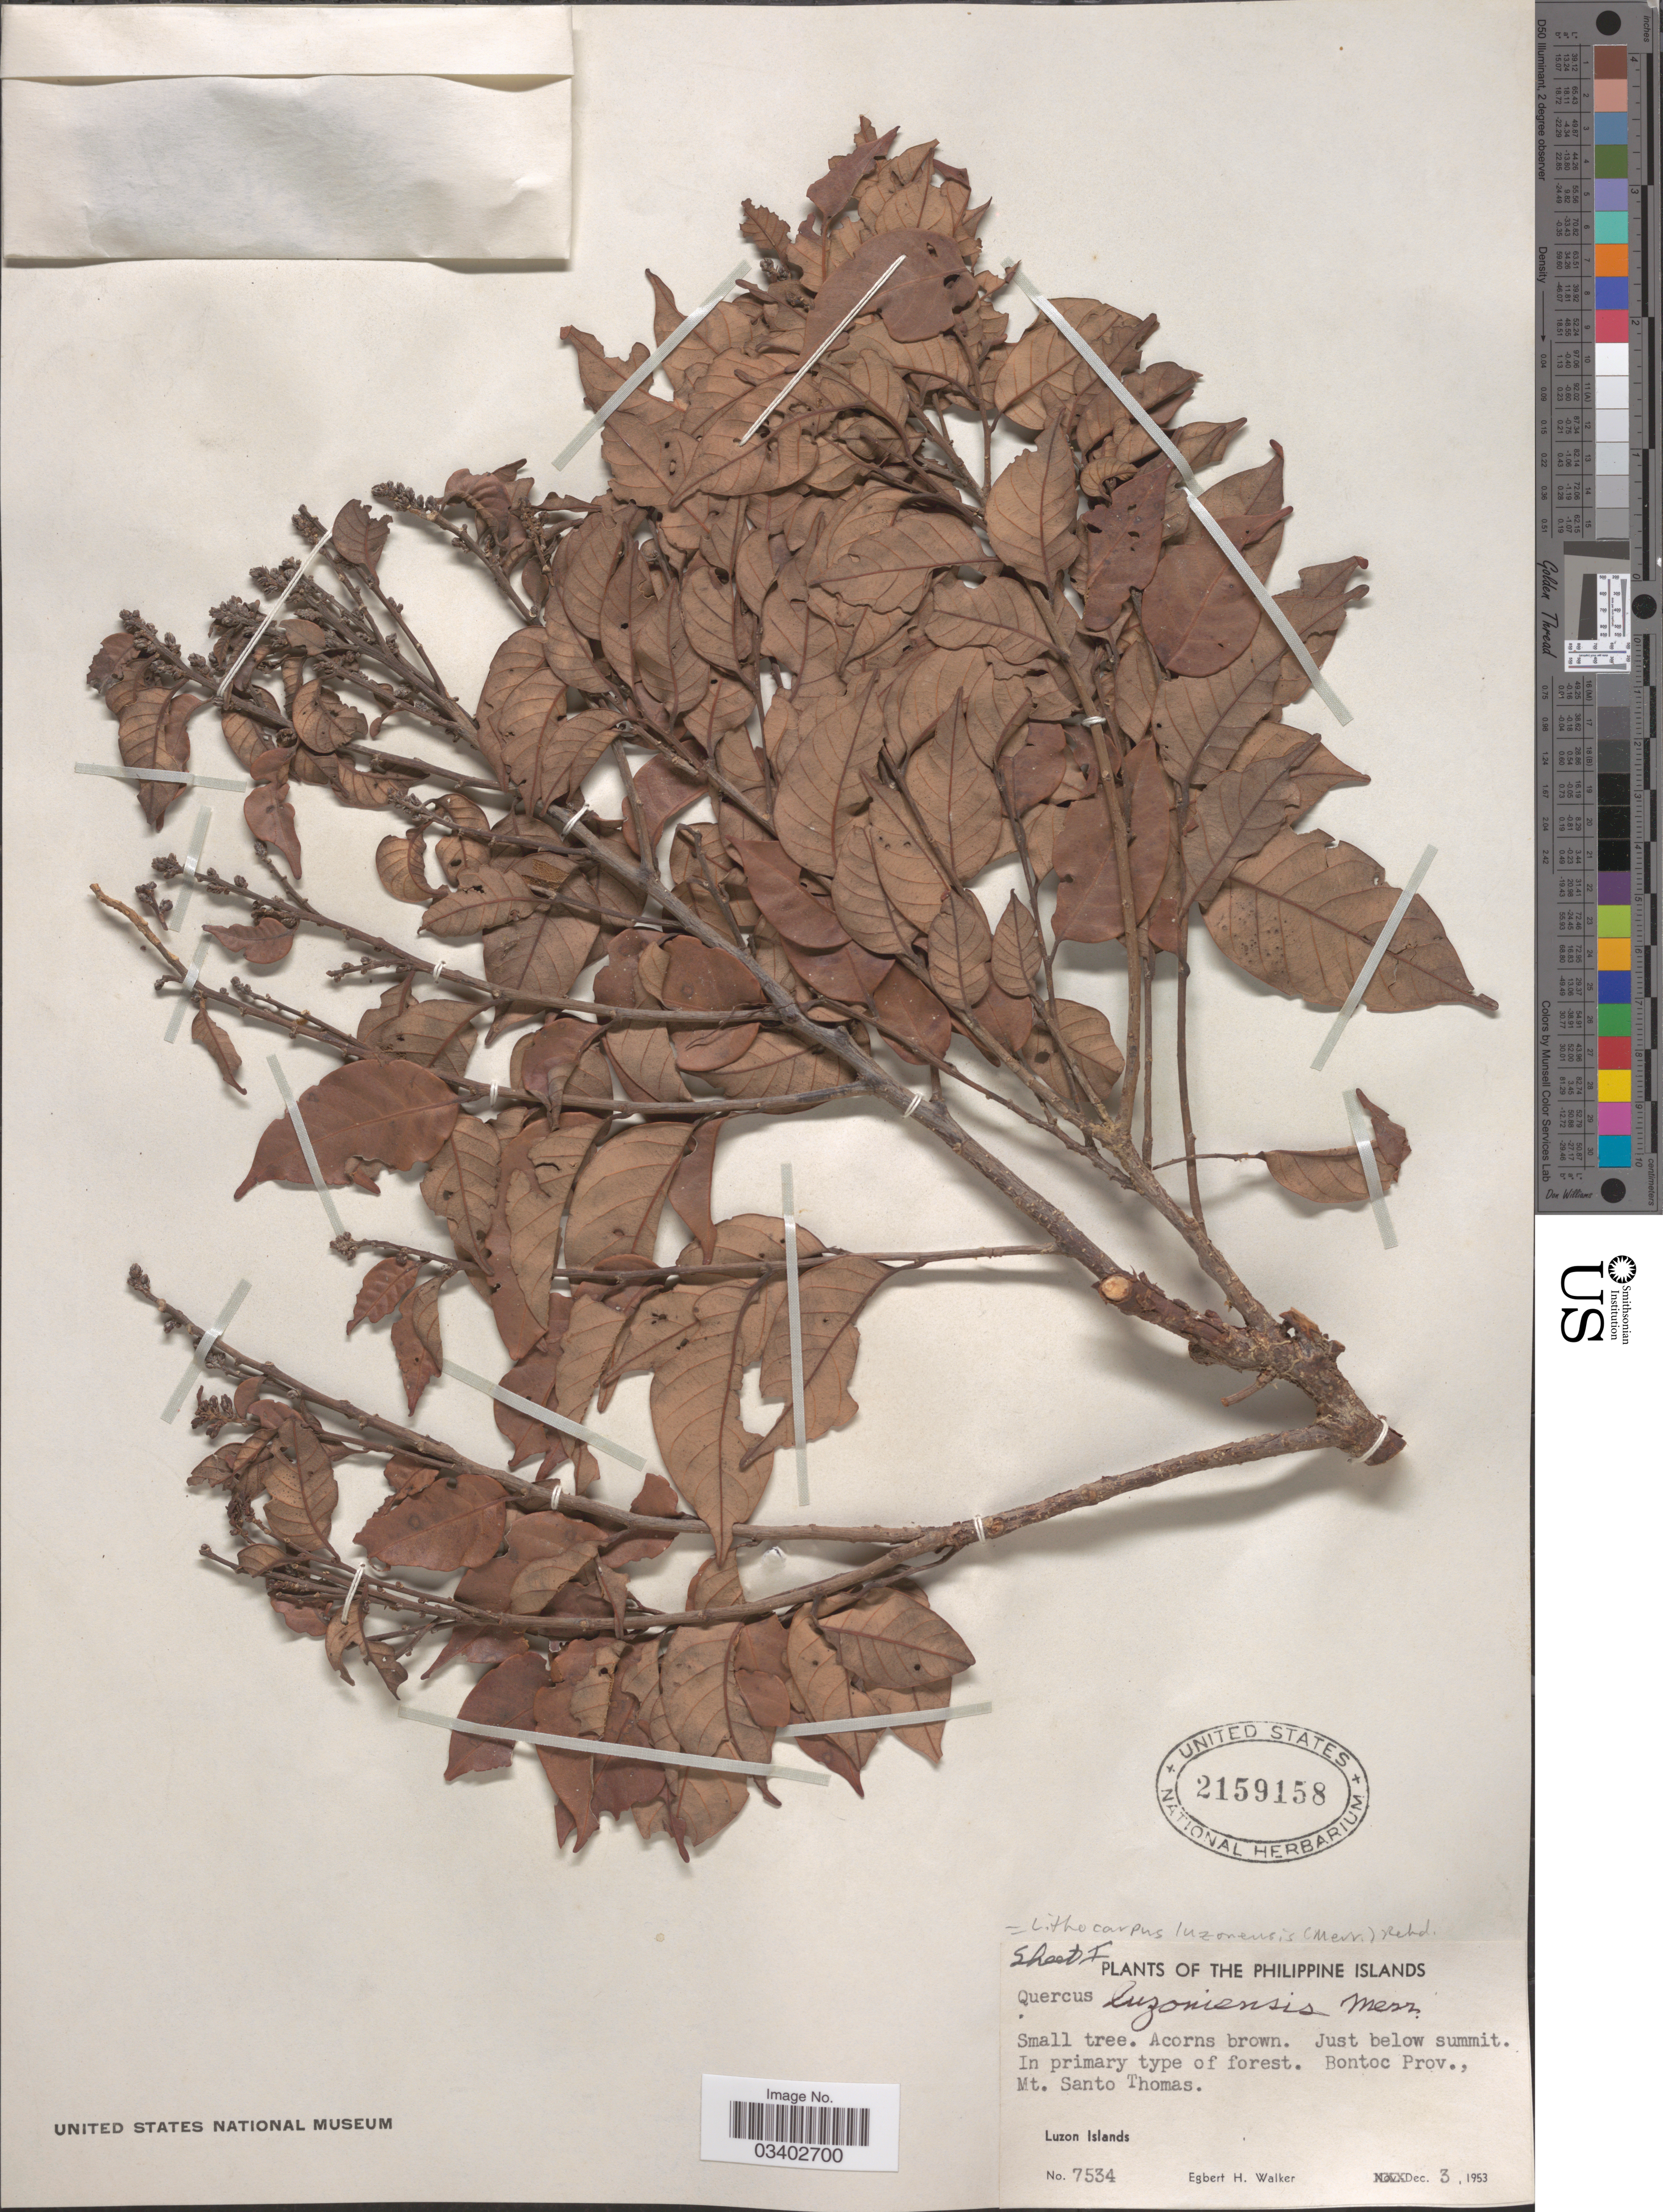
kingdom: Plantae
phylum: Tracheophyta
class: Magnoliopsida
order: Fagales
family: Fagaceae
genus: Lithocarpus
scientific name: Lithocarpus luzoniensis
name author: (Walter) Rehder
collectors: E. H. Walker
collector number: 7534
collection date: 1953-12-03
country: Philippines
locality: Just below summit. Bontoc Prov., Mt. Santo Thomas. Luzon Islands.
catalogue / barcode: US 2159158